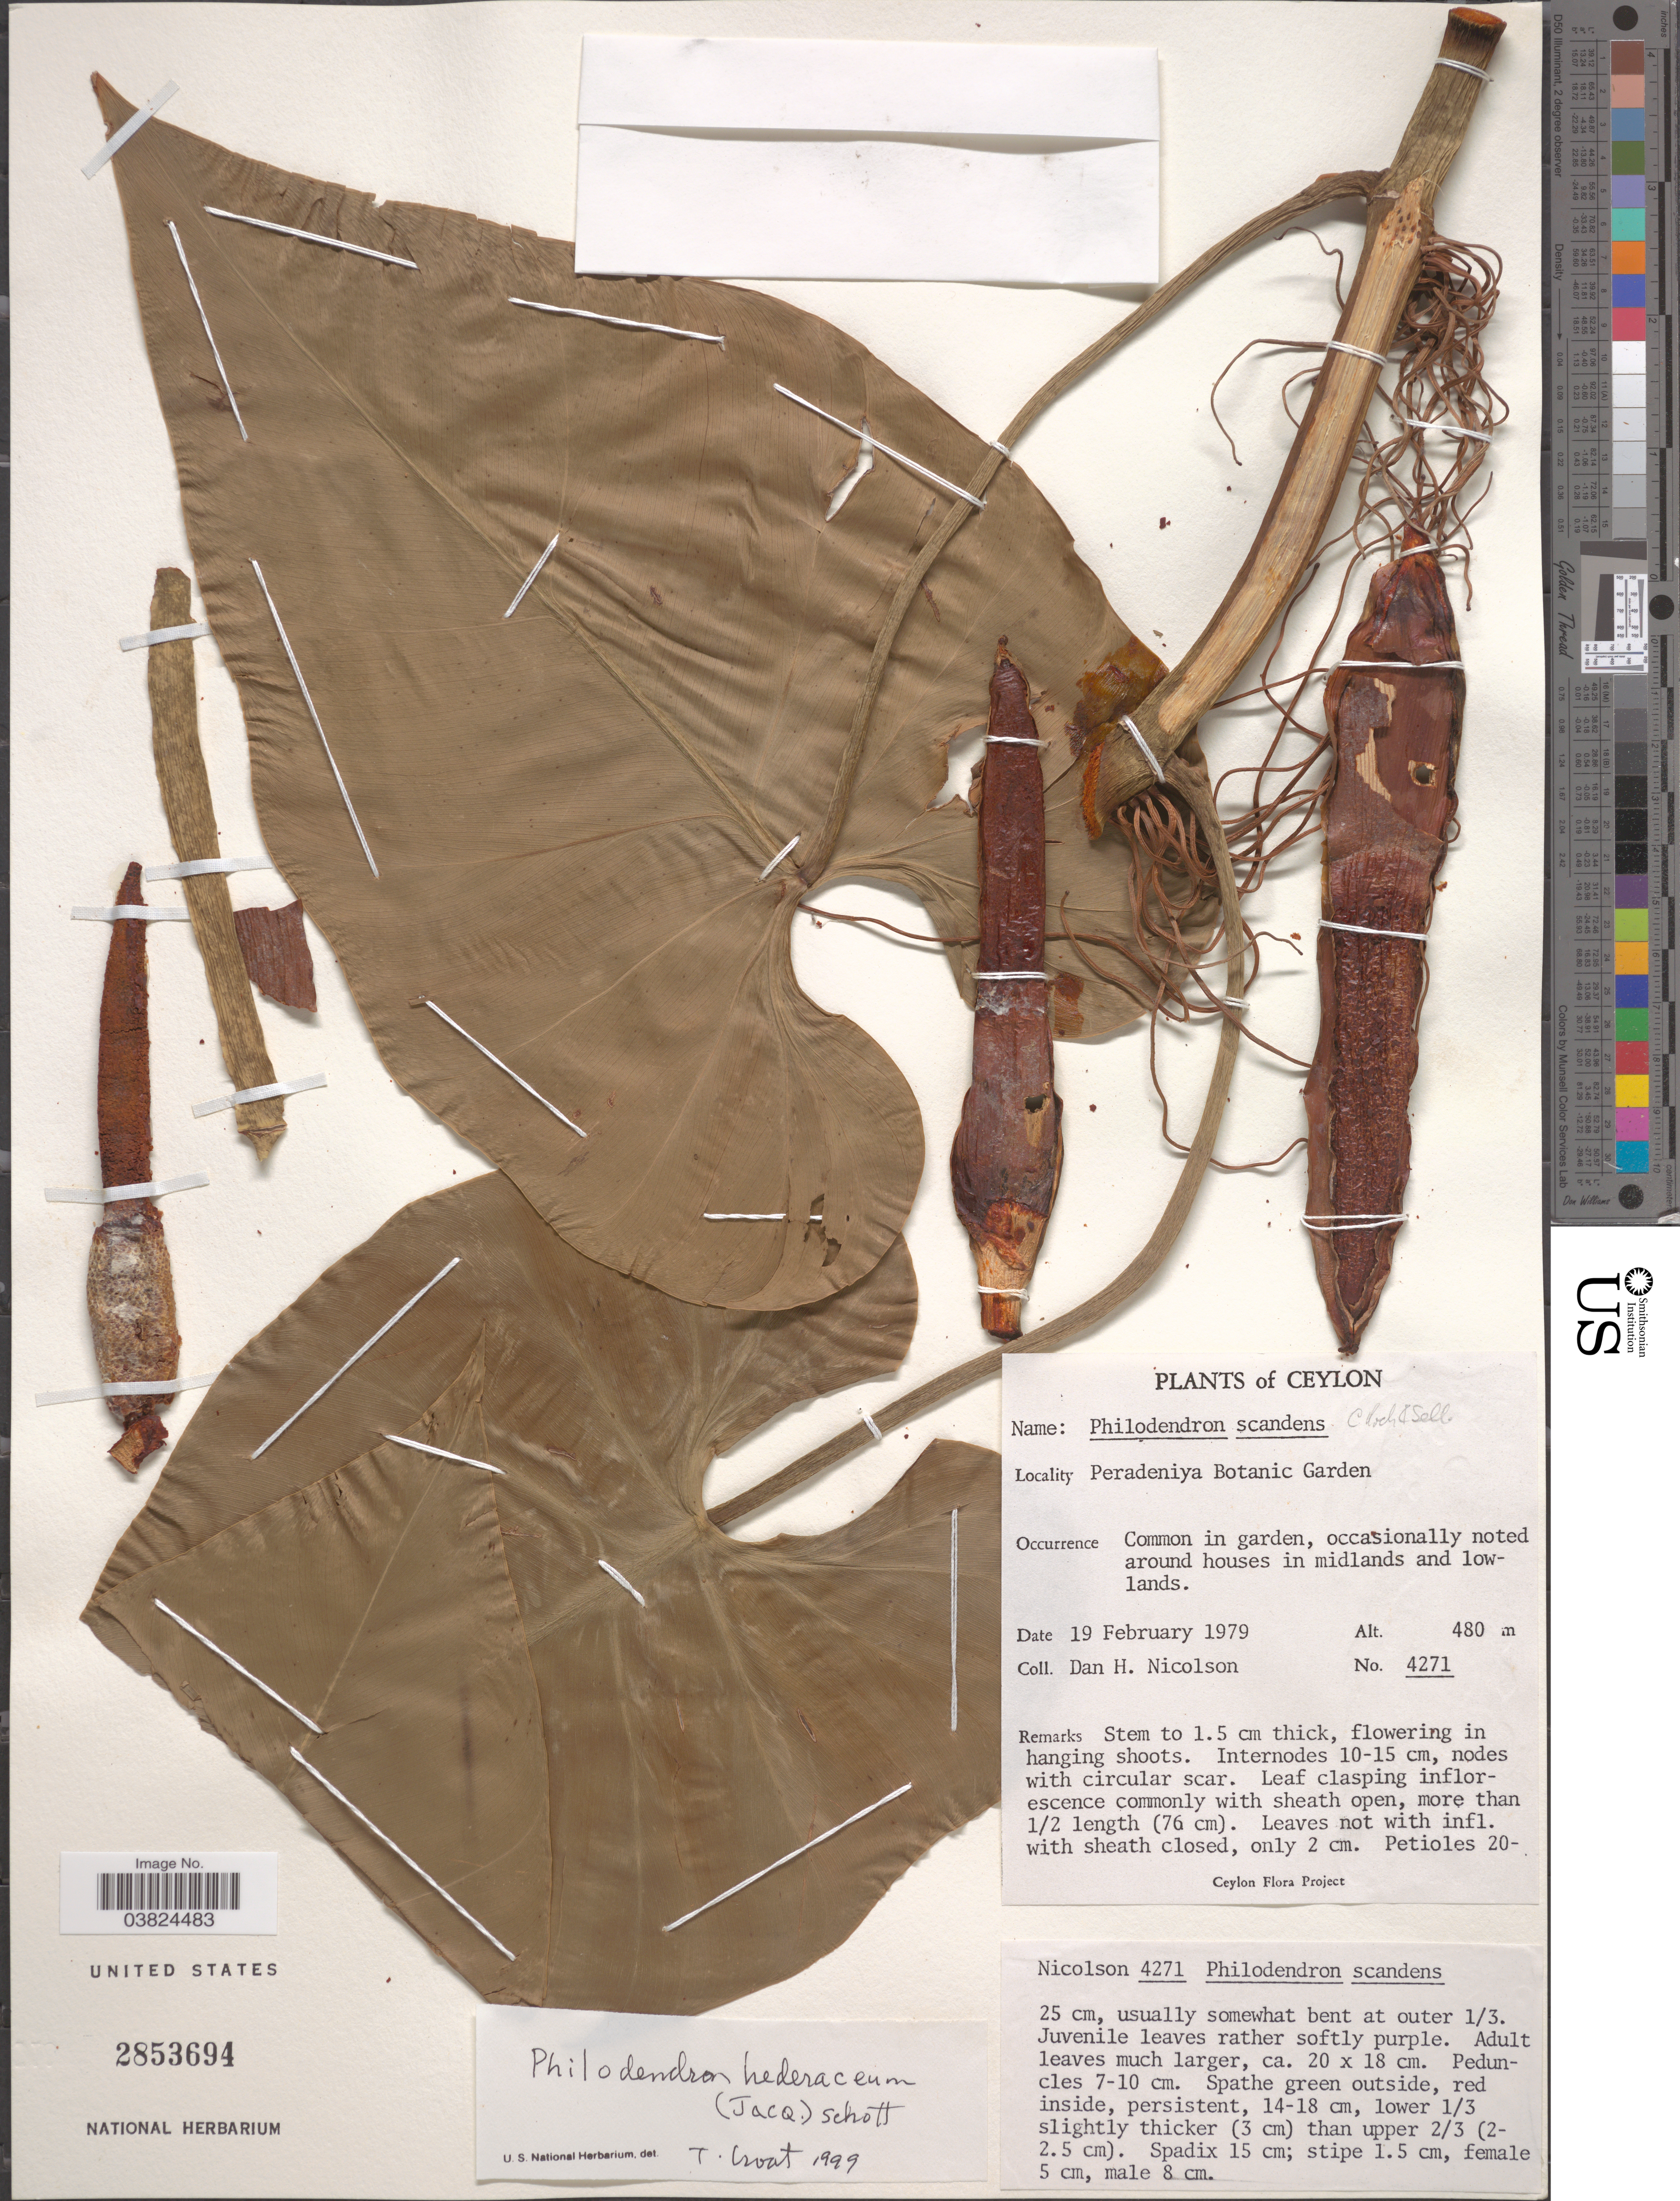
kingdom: Plantae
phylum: Tracheophyta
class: Liliopsida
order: Alismatales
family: Araceae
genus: Philodendron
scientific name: Philodendron scandens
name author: K. Koch & Sello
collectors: D. H. Nicolson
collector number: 4271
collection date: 1979-02-19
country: Sri Lanka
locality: Ceylon. Peradeniya Botanic Garden.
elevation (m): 480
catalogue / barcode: US 2853694